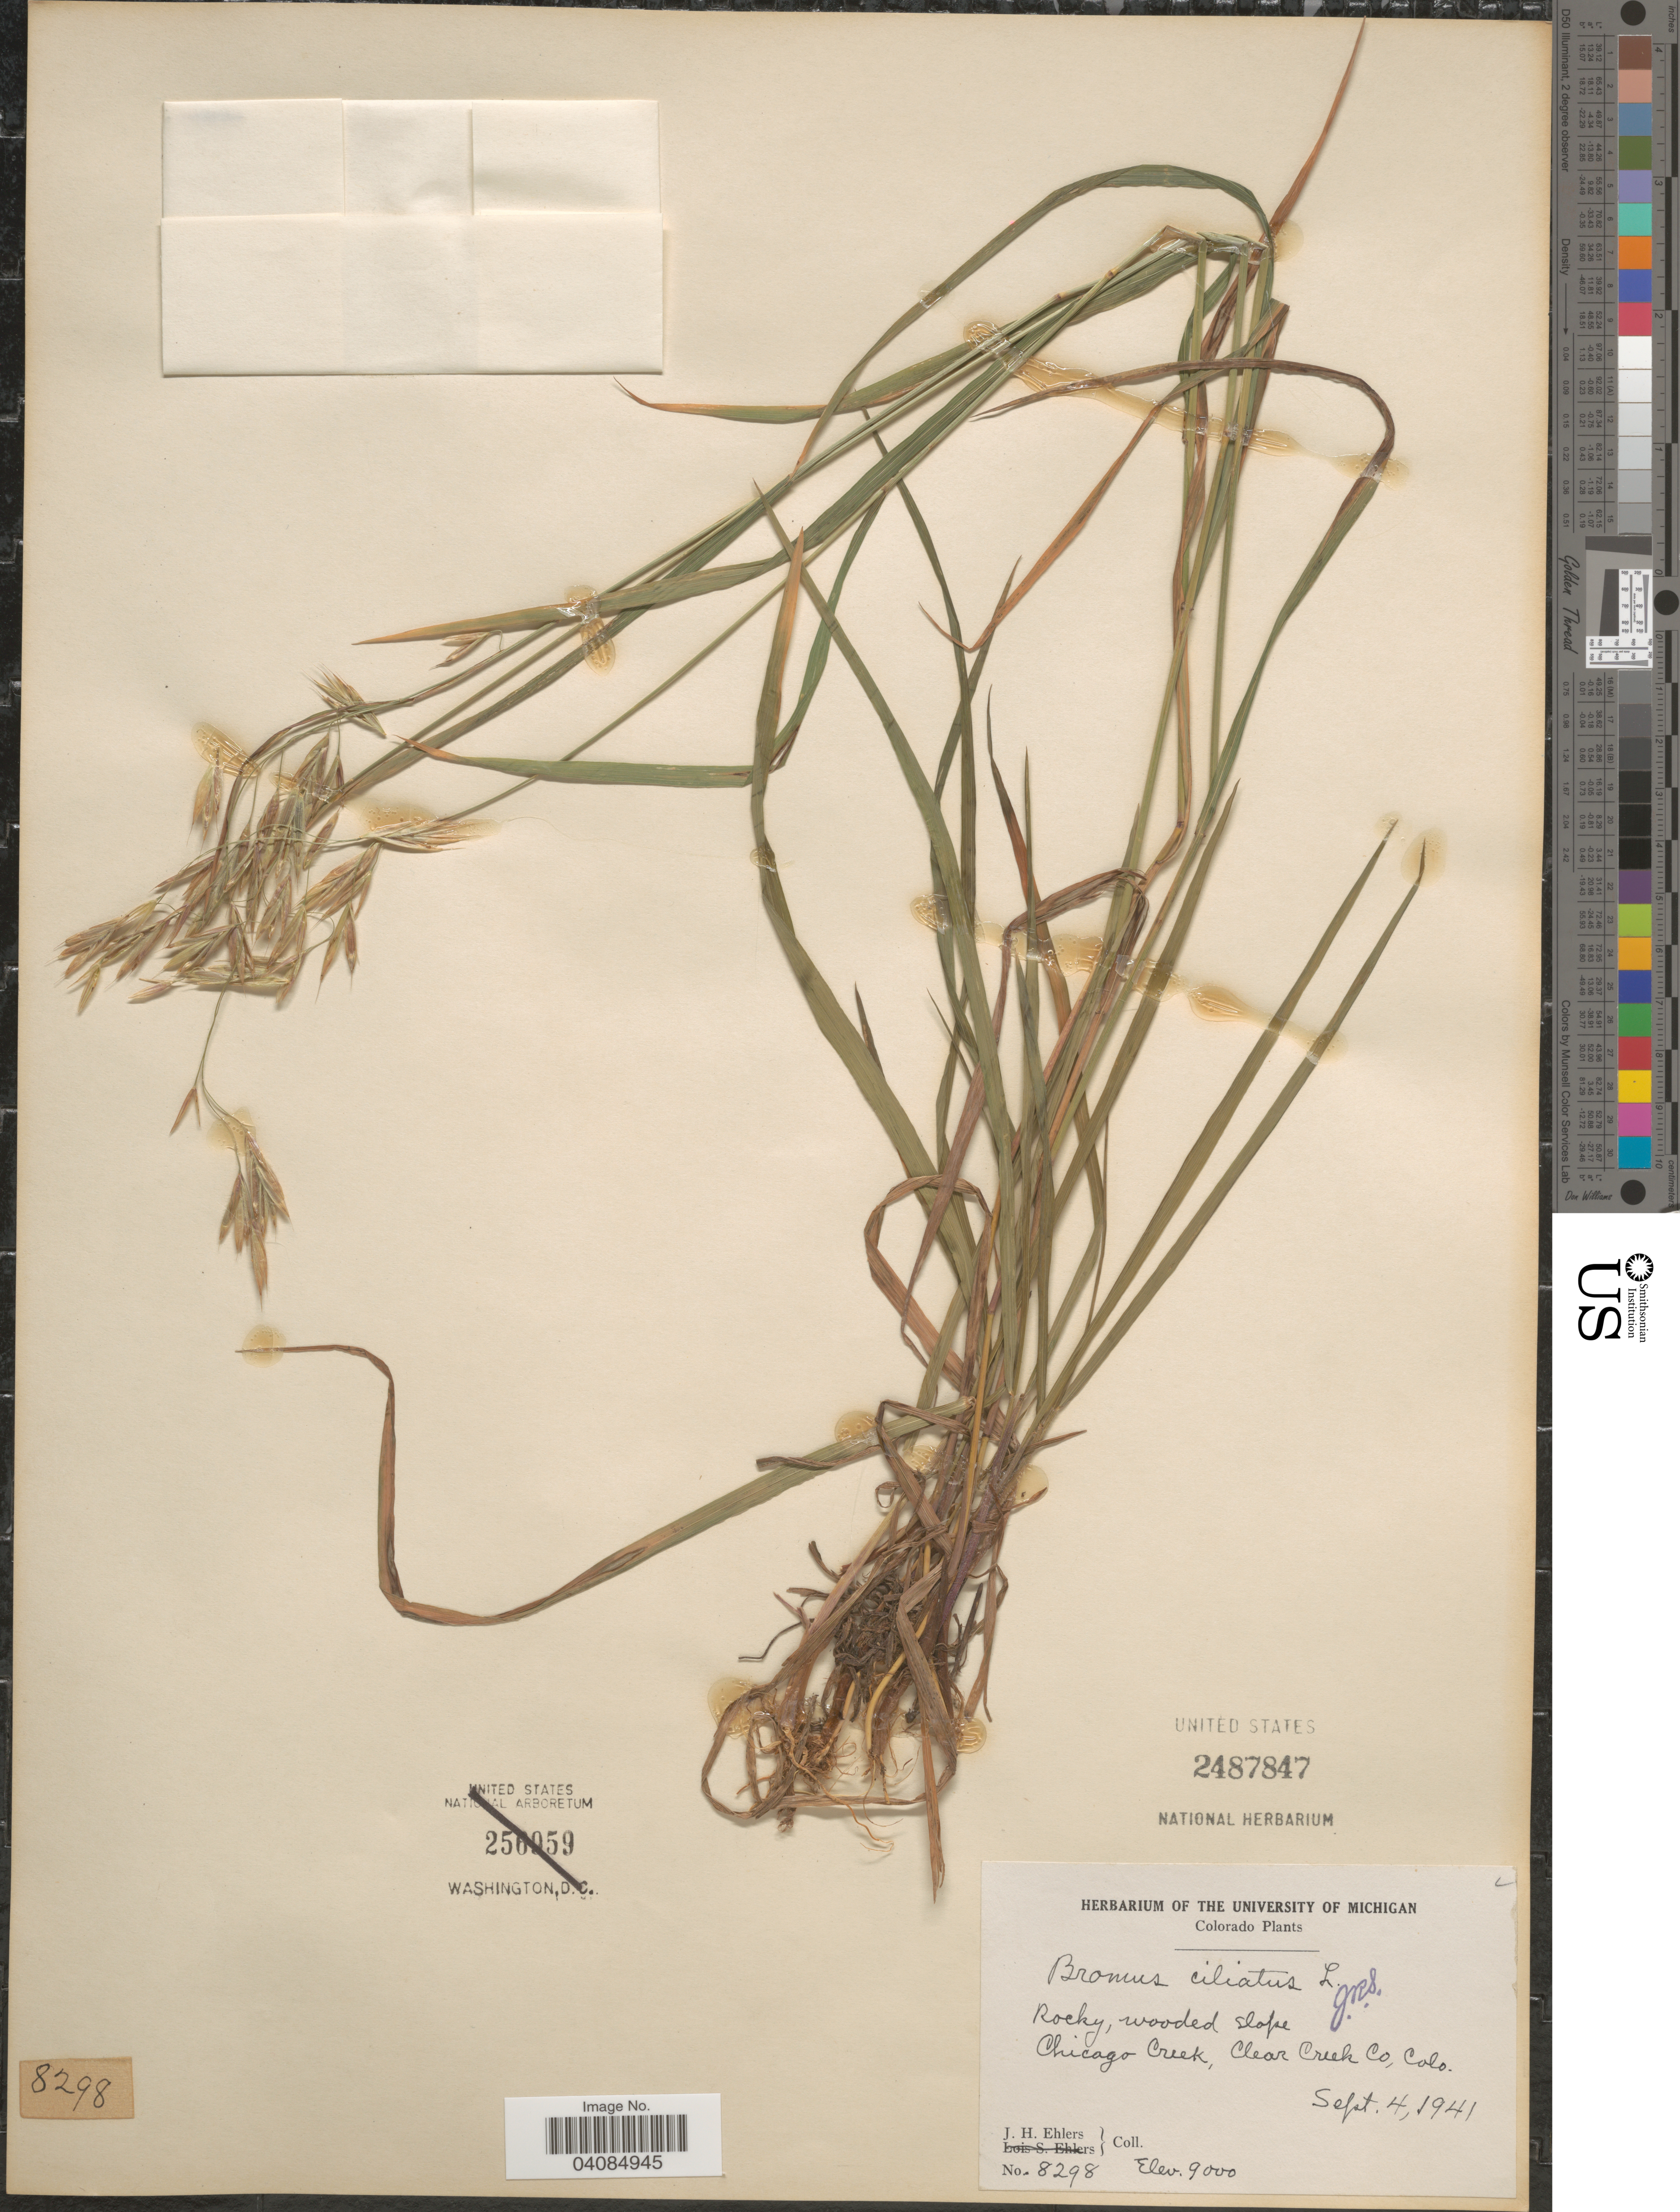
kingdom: Plantae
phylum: Tracheophyta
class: Liliopsida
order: Poales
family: Poaceae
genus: Bromus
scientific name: Bromus racemosus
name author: L.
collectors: J. H. Ehlers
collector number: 8298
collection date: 1941-09-04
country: United States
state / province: Colorado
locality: Rocky, wooded slope. Chicago Creek, Clear Creek Co.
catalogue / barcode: US 2487847